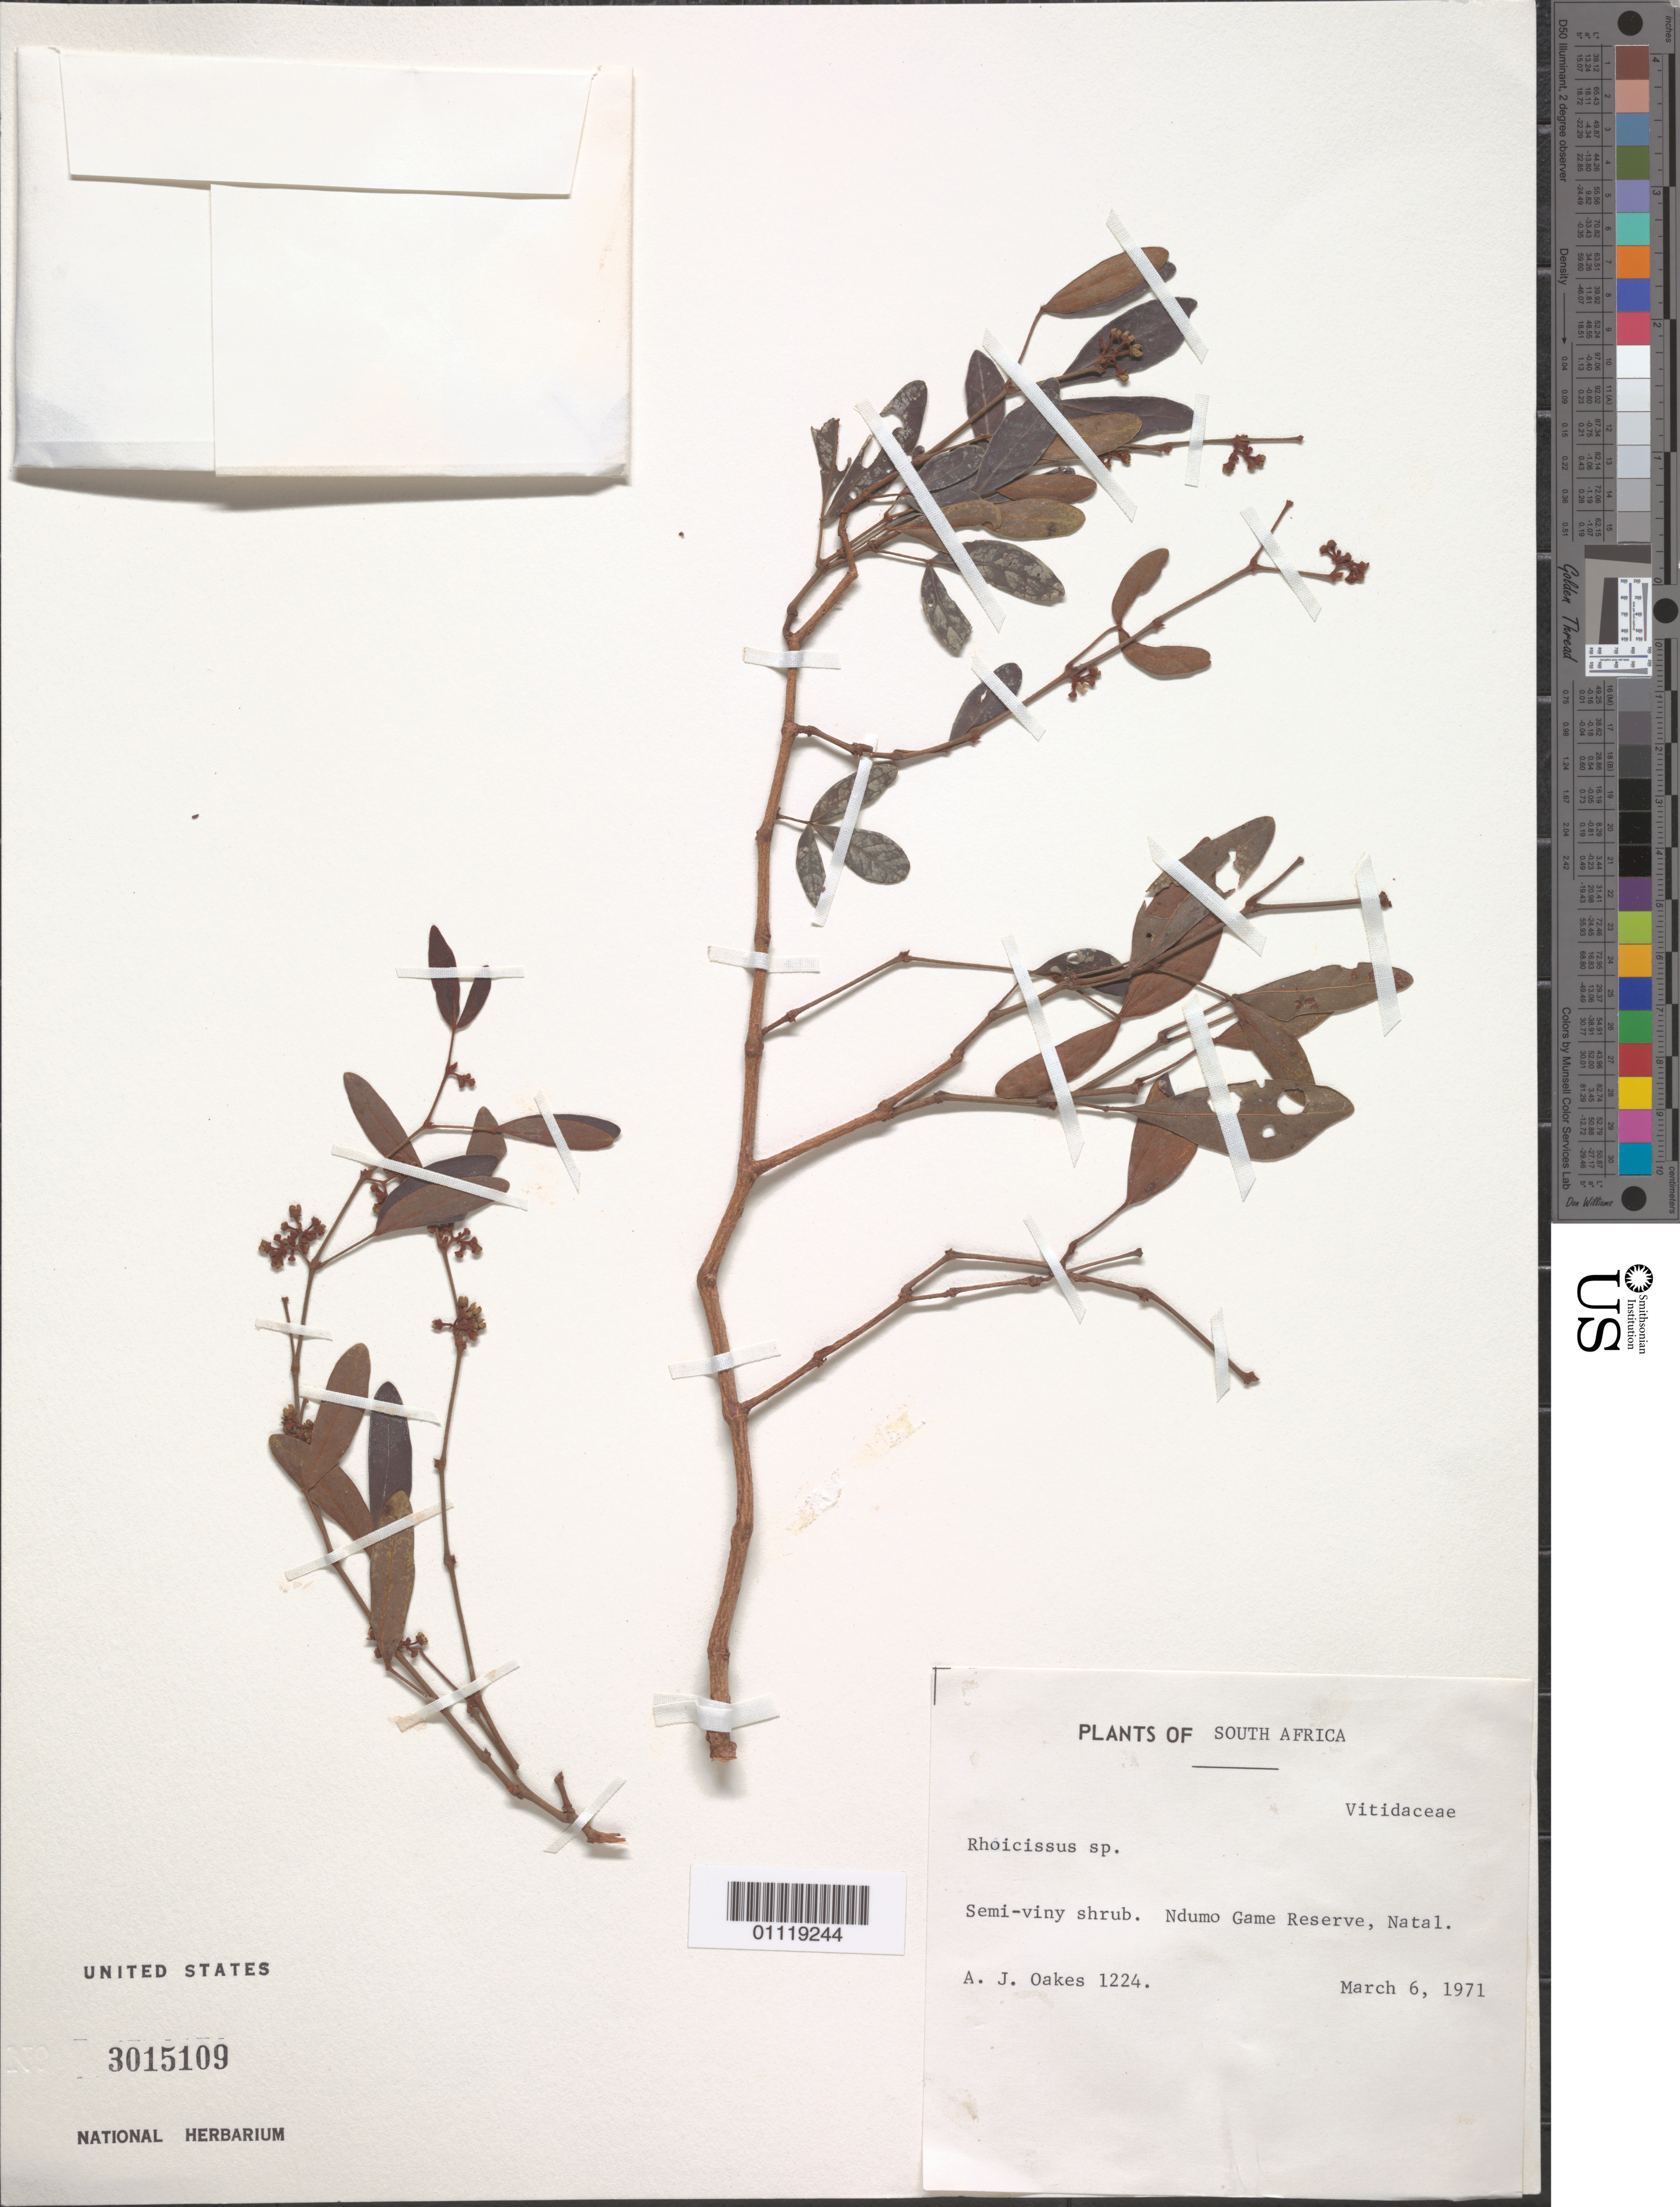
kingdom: Plantae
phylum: Tracheophyta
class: Magnoliopsida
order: Vitales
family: Vitaceae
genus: Rhoicissus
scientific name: Rhoicissus sp.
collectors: A. Oakes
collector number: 1224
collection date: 1971-03-06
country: South Africa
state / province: KwaZulu-Natal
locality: Ndumo Game Reserve.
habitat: Semi-viny shrub.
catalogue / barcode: US 3015109